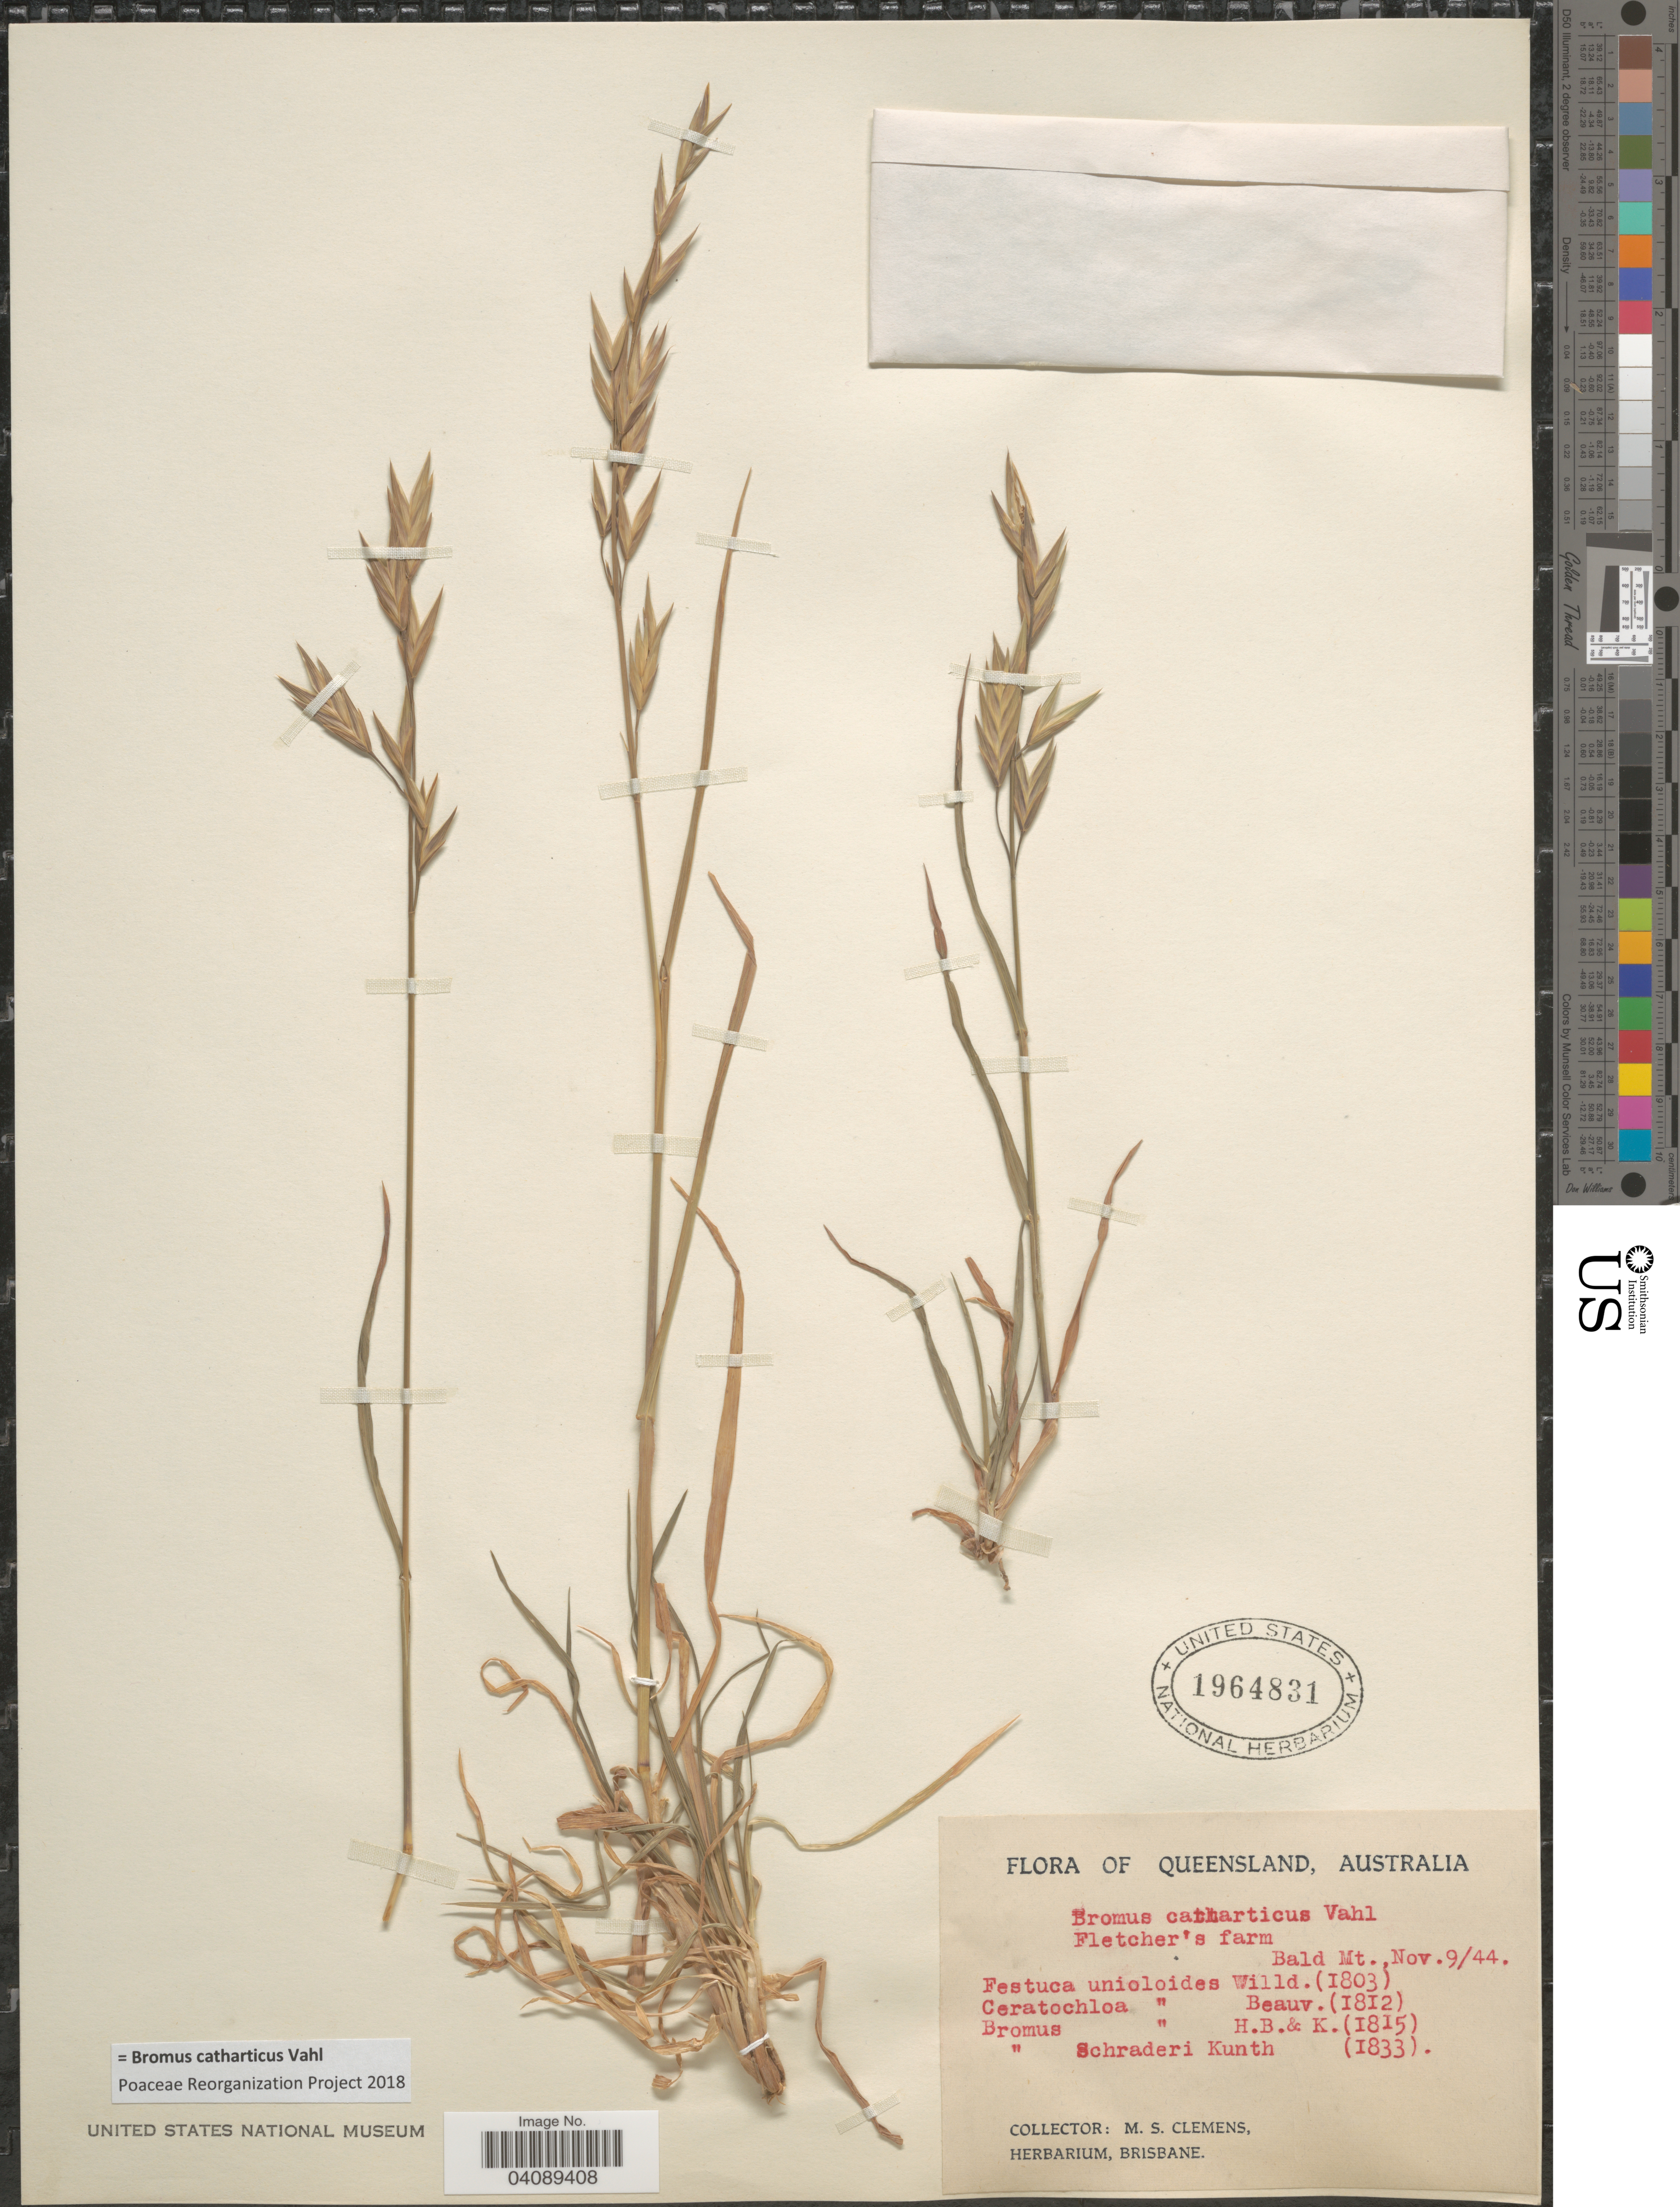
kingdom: Plantae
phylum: Tracheophyta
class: Liliopsida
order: Poales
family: Poaceae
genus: Bromus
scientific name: Bromus catharticus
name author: Vahl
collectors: M. S. Clemens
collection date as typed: Transcribed d/m/y: 9/11/44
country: Australia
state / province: Queensland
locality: Fletcher's farm. Bald Mt.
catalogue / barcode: US 1964831